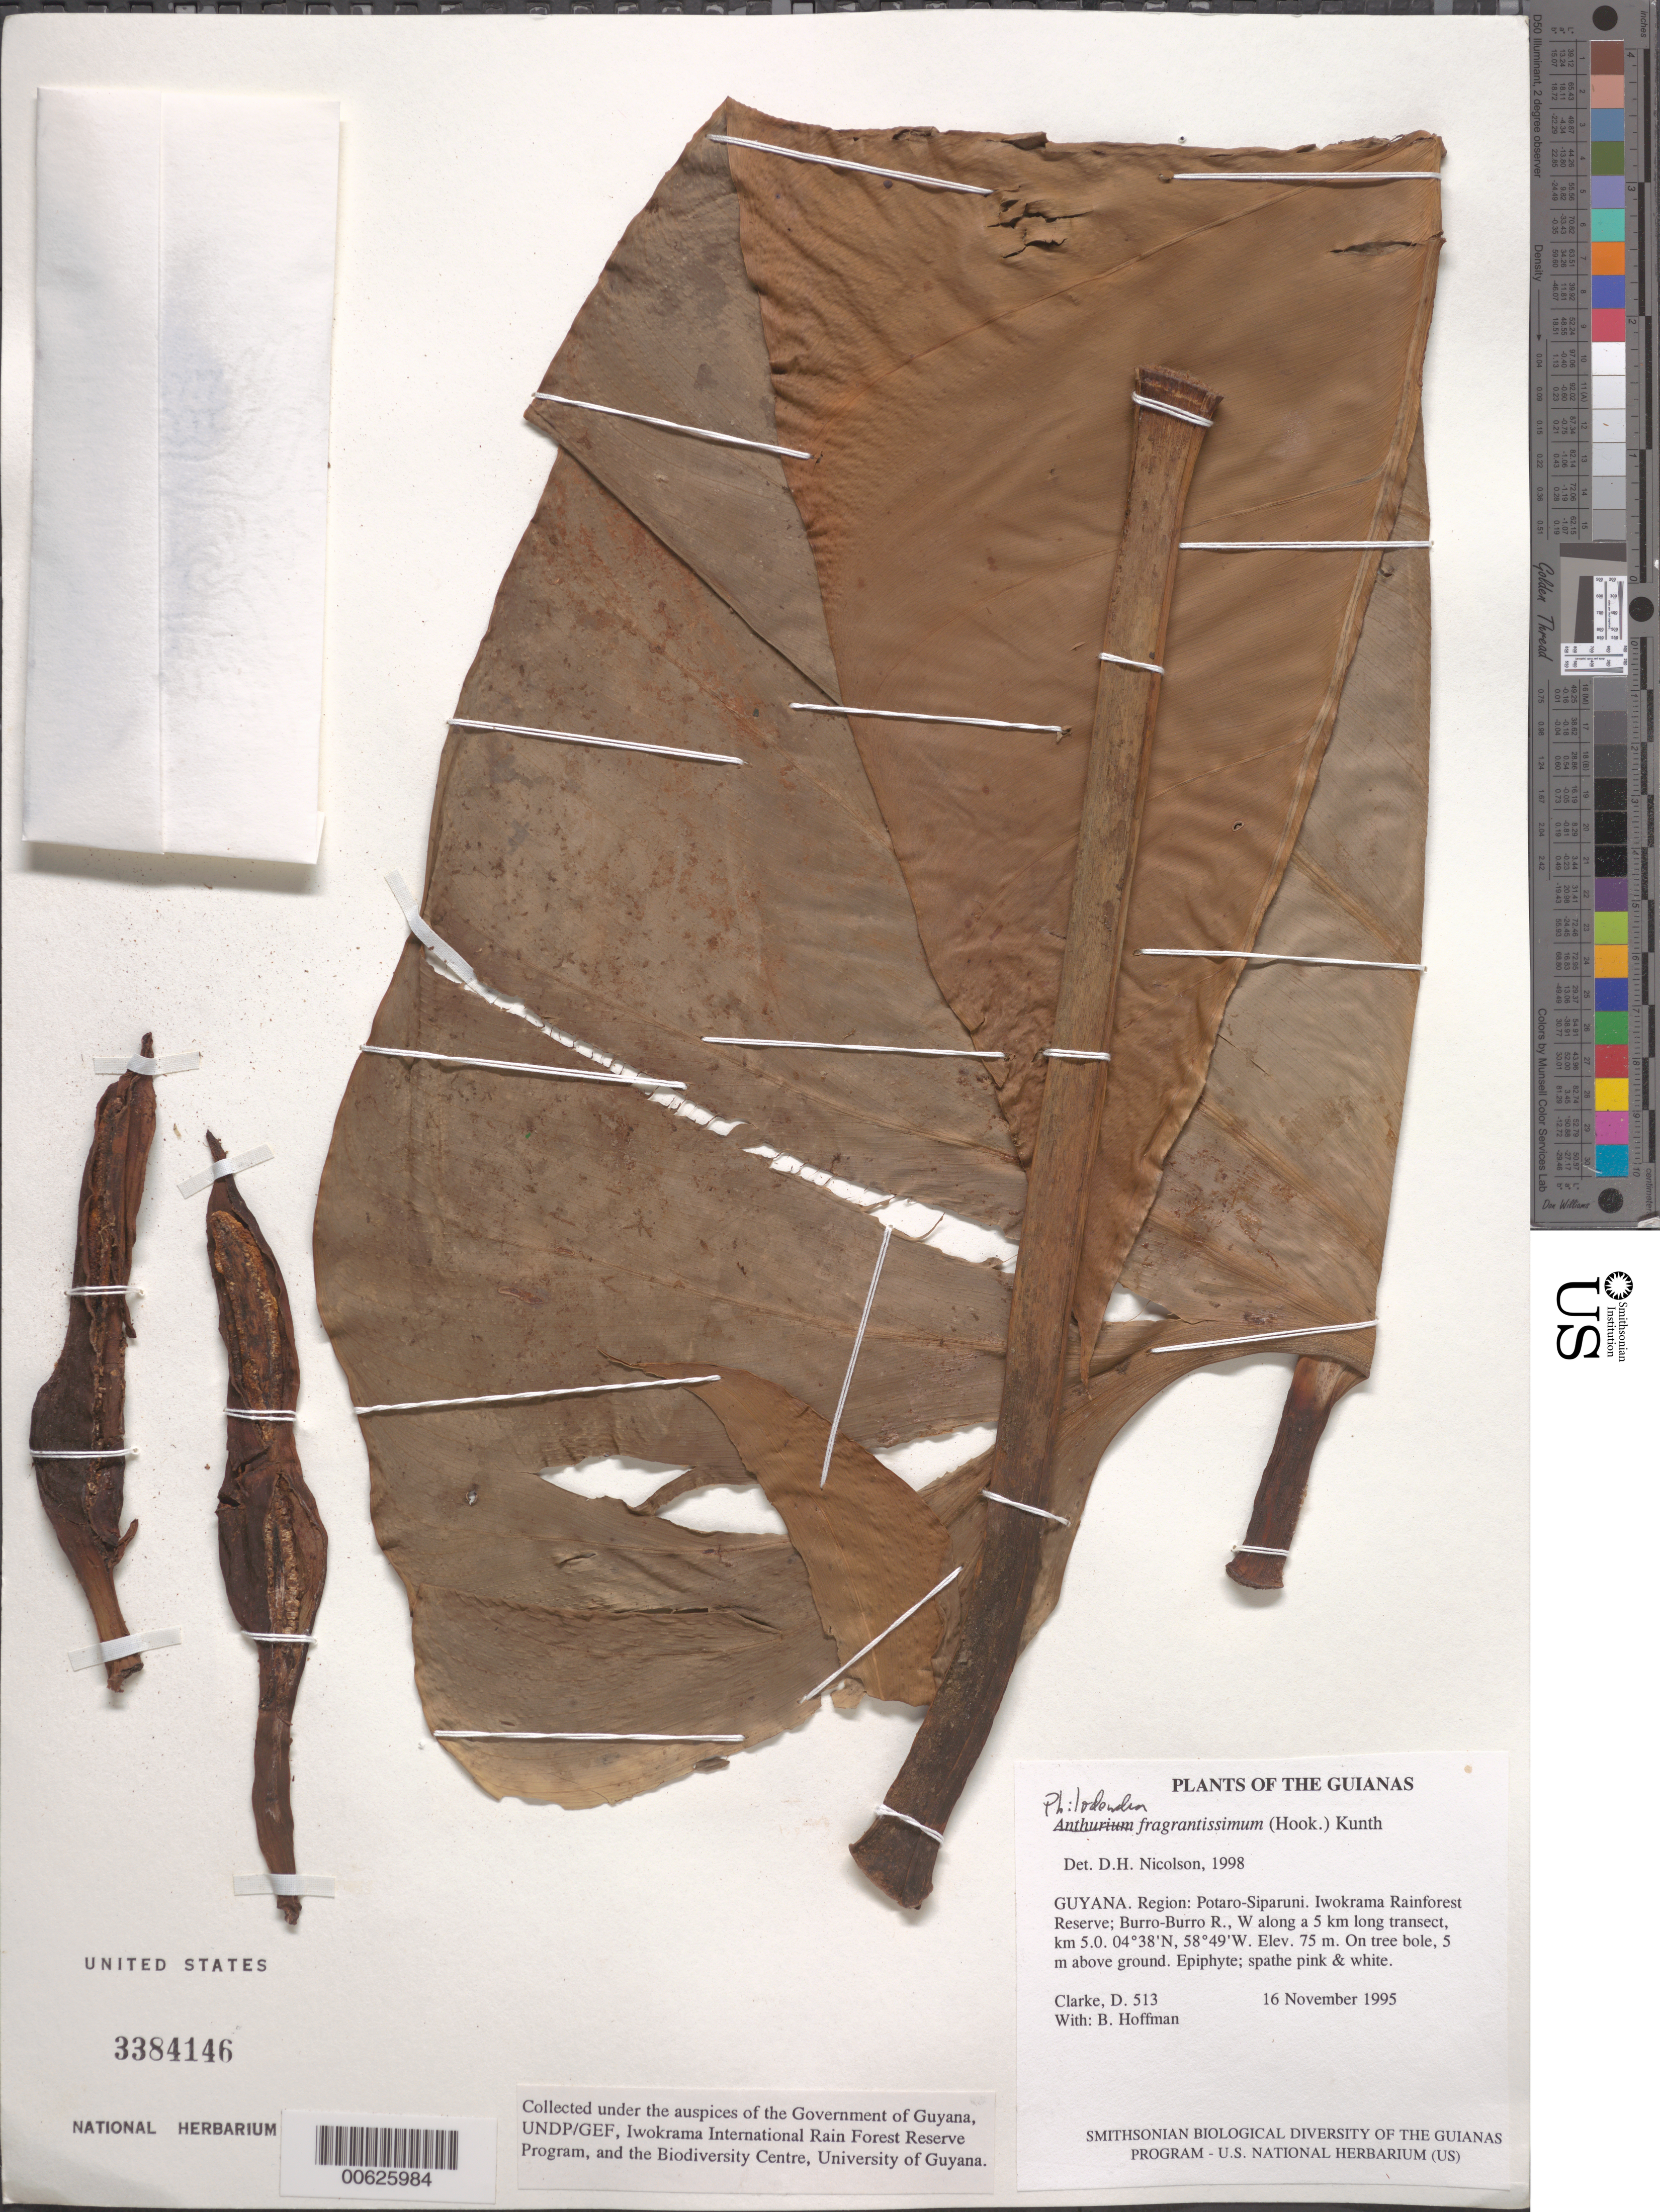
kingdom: Plantae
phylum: Tracheophyta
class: Liliopsida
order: Alismatales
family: Araceae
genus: Philodendron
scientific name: Philodendron fragrantissimum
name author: (G. Don) Kunth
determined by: Nicolson, Dan H.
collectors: H. D. Clarke & B. Hoffman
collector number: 513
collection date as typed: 16 November 1995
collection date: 1995-11-16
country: Guyana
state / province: Potaro-Siparuni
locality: Iwokrama Rainforest Reserve; Burro-Burro R., W along a 5 km long transect, km 5.0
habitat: On tree bole, 5 m above ground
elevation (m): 75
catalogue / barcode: US 3384146